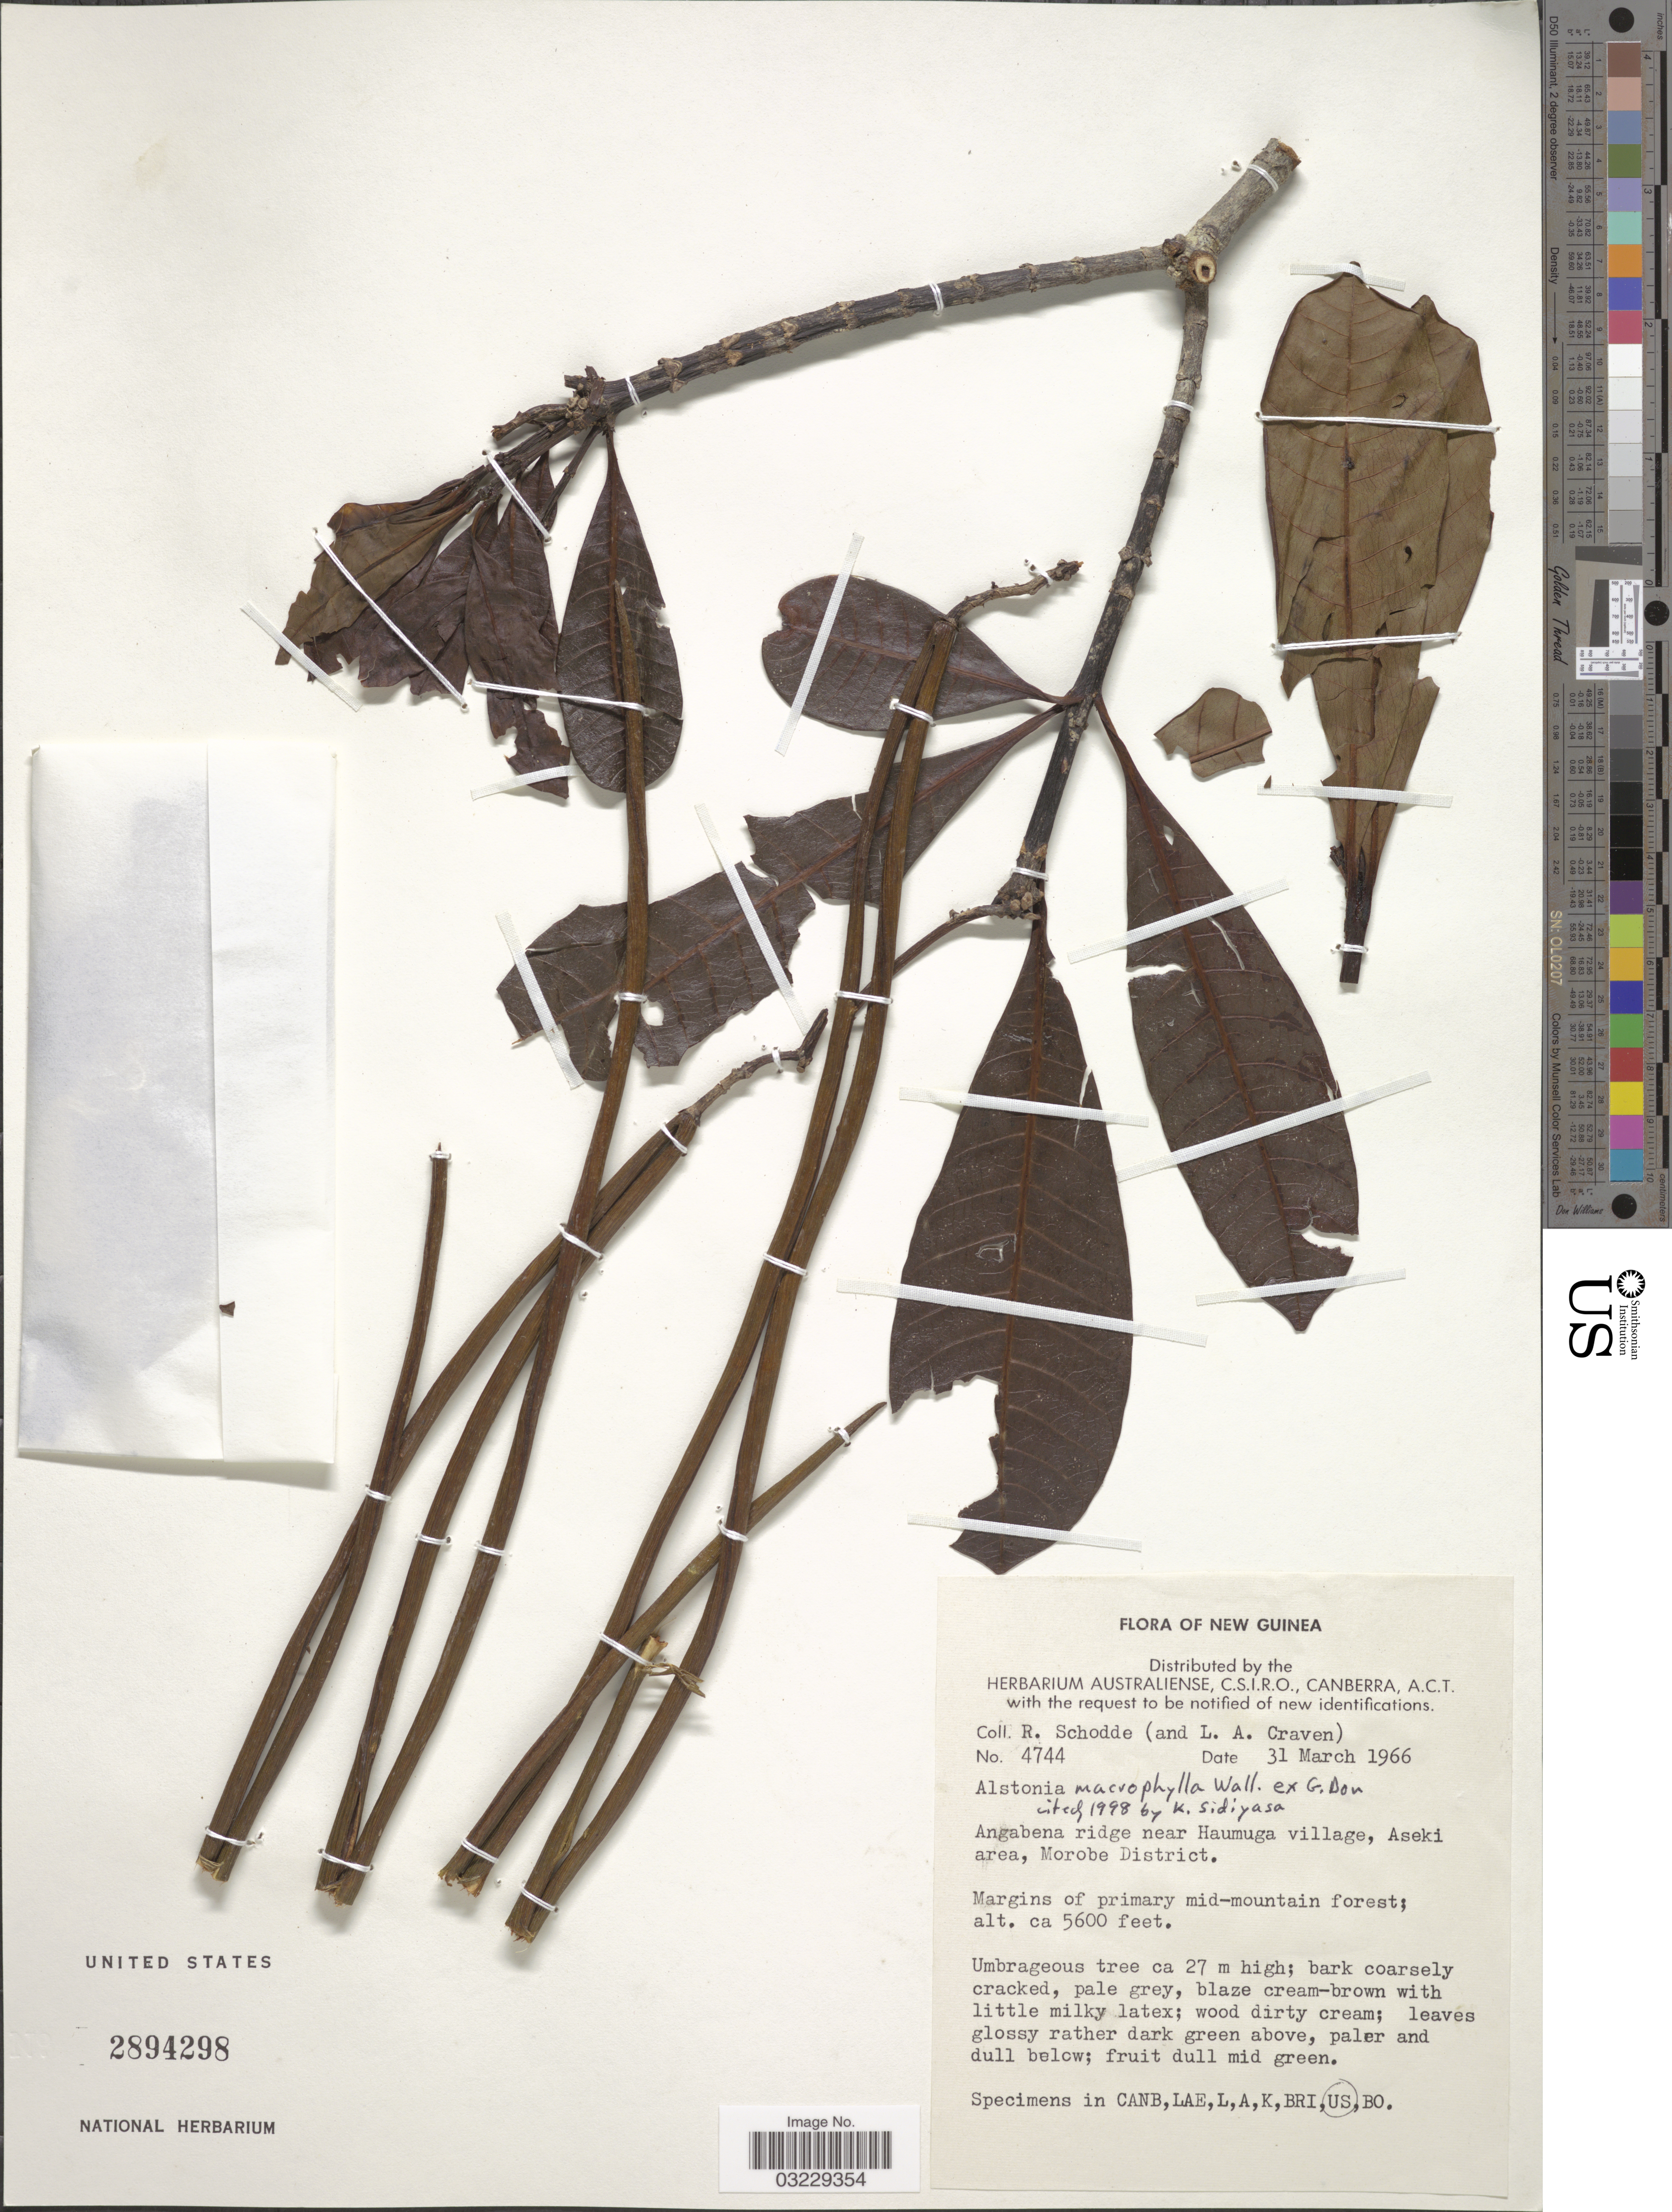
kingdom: Plantae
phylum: Tracheophyta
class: Magnoliopsida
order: Gentianales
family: Apocynaceae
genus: Alstonia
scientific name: Alstonia macrophylla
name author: Wall. ex G. Don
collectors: R. Schodde & L. A. Craven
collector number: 4744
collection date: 1966-03-31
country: Papua New Guinea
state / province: Morobe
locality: New Guinea. Angabena ridge near Haumuga village, Aseki area, Morobe District.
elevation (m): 1707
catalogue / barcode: US 2894298